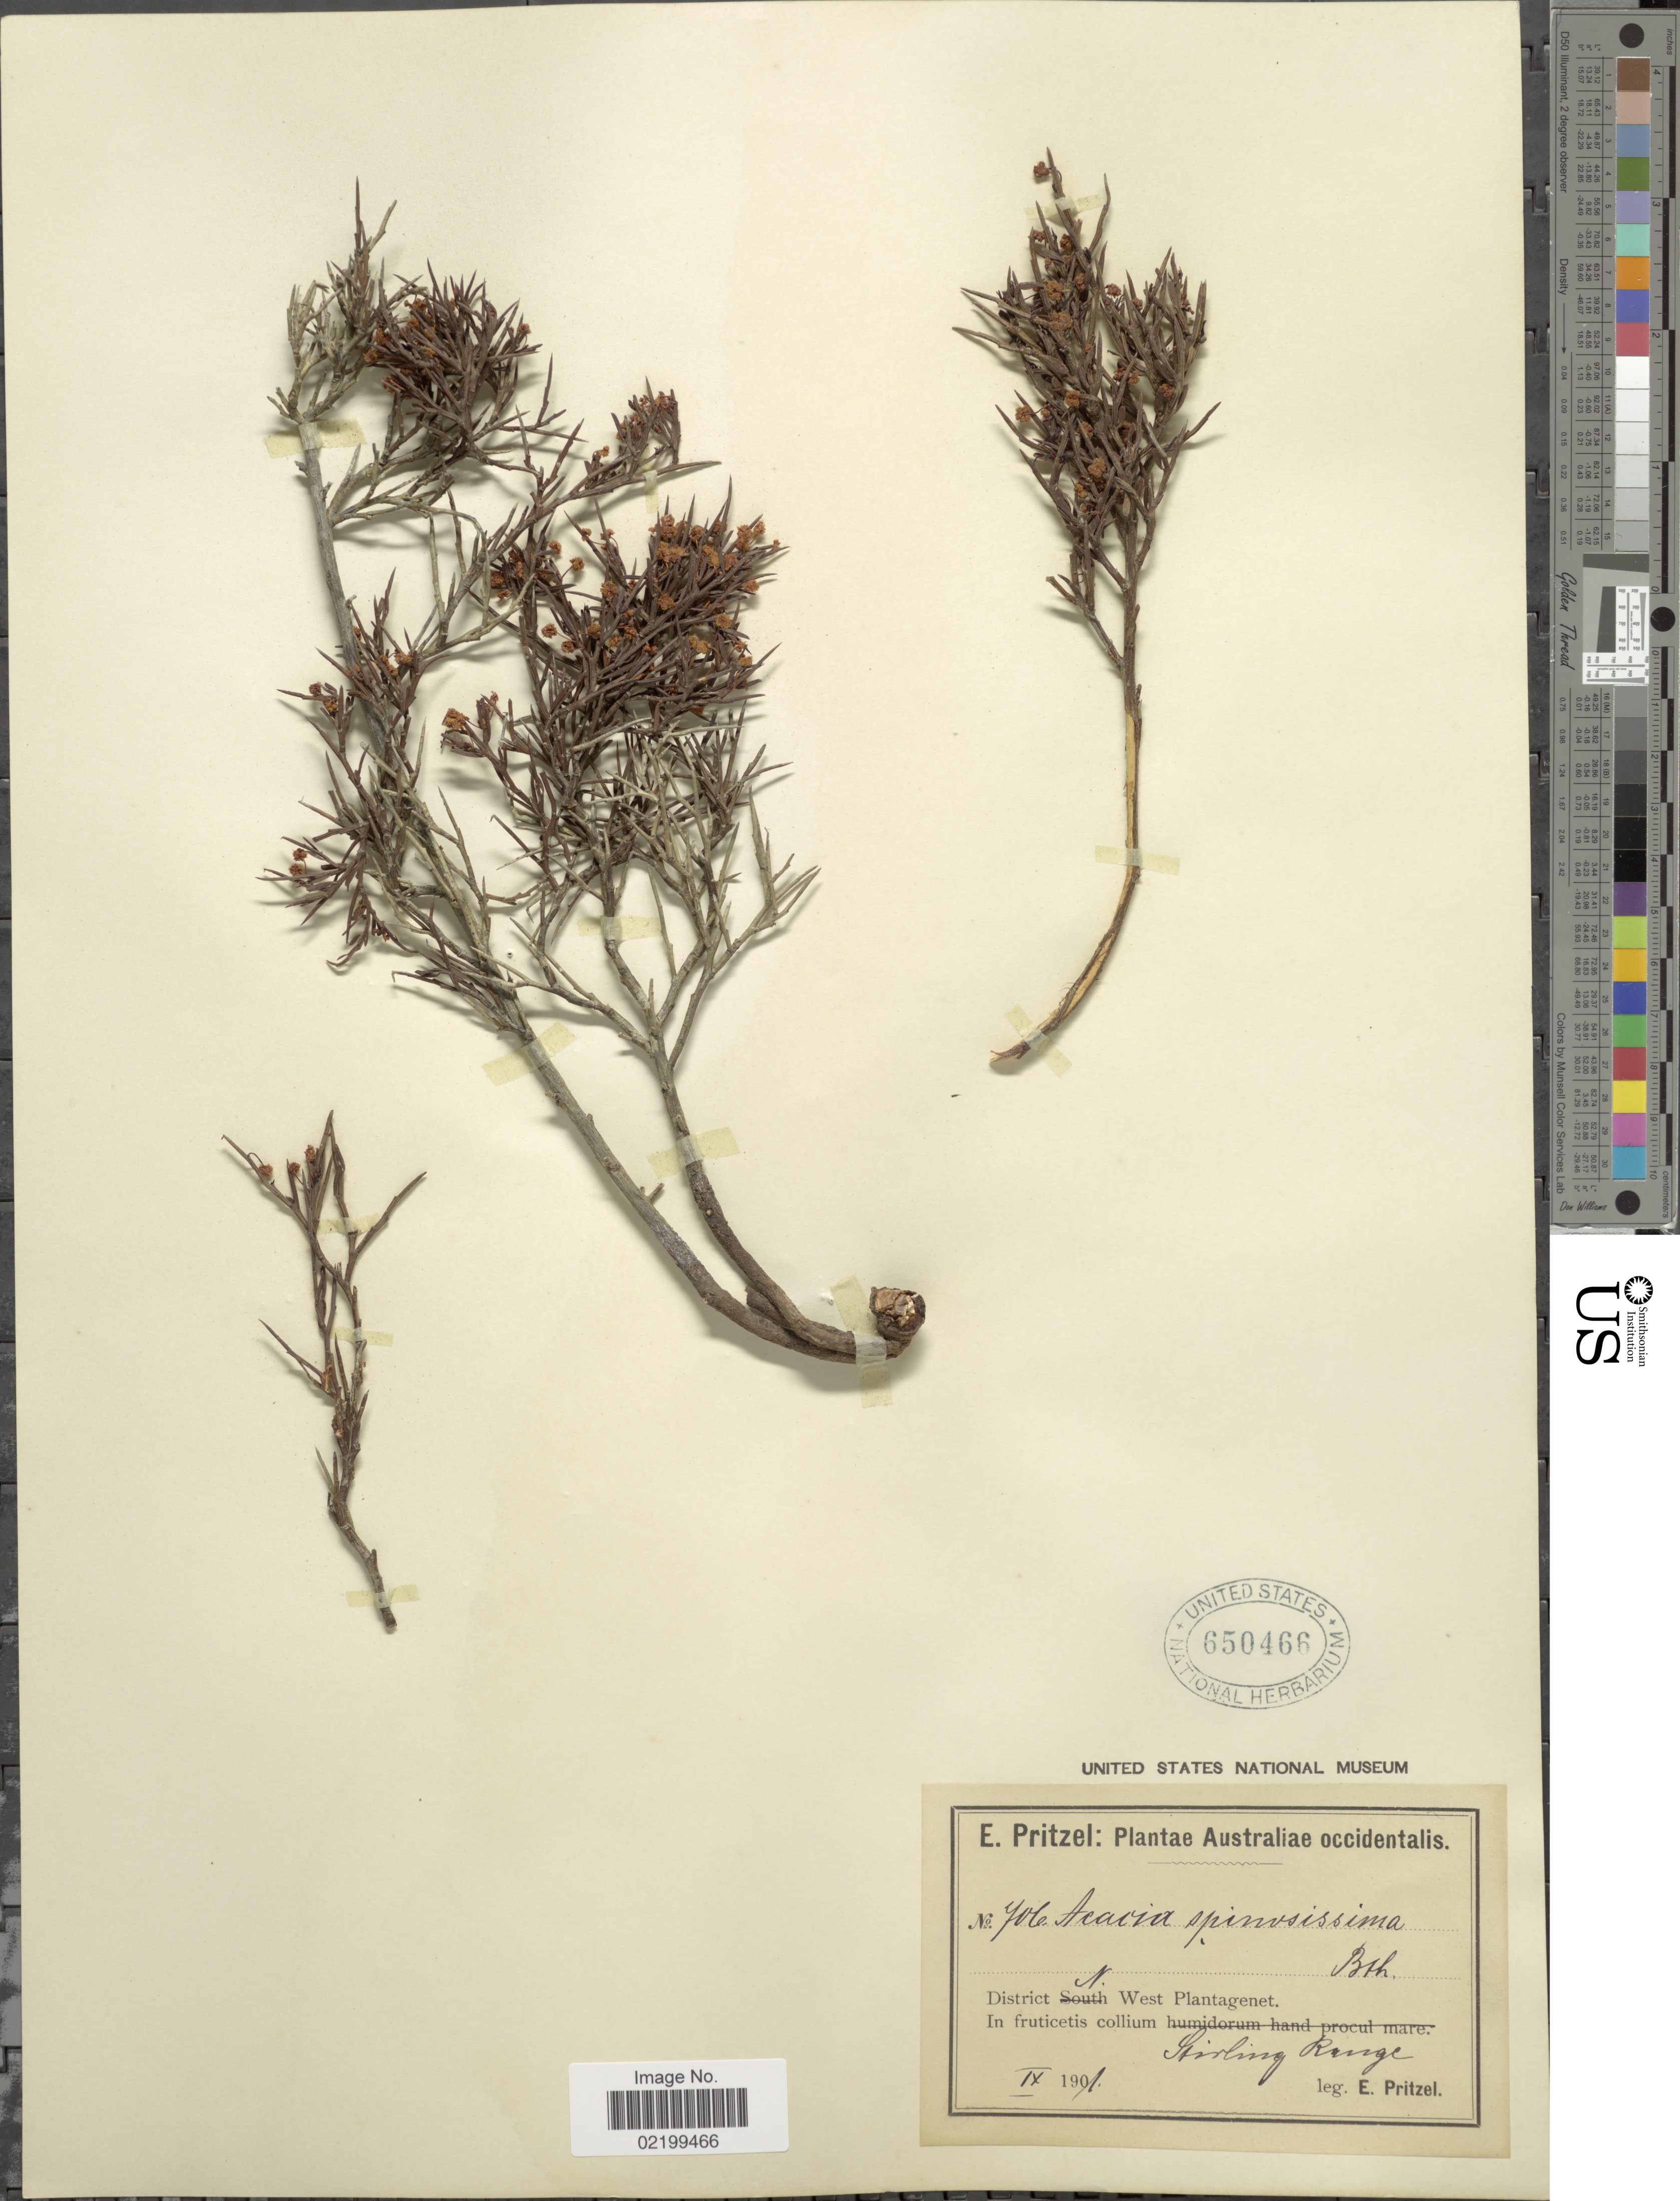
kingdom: Plantae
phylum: Tracheophyta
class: Magnoliopsida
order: Fabales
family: Fabaceae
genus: Acacia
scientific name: Acacia spinosissima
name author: Benth.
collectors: E. G. Pritzel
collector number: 706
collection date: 1901-09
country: Australia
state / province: Western Australia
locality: District N. West Plantagenet. In fruticetis collium Stirling Range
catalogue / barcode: US 650466